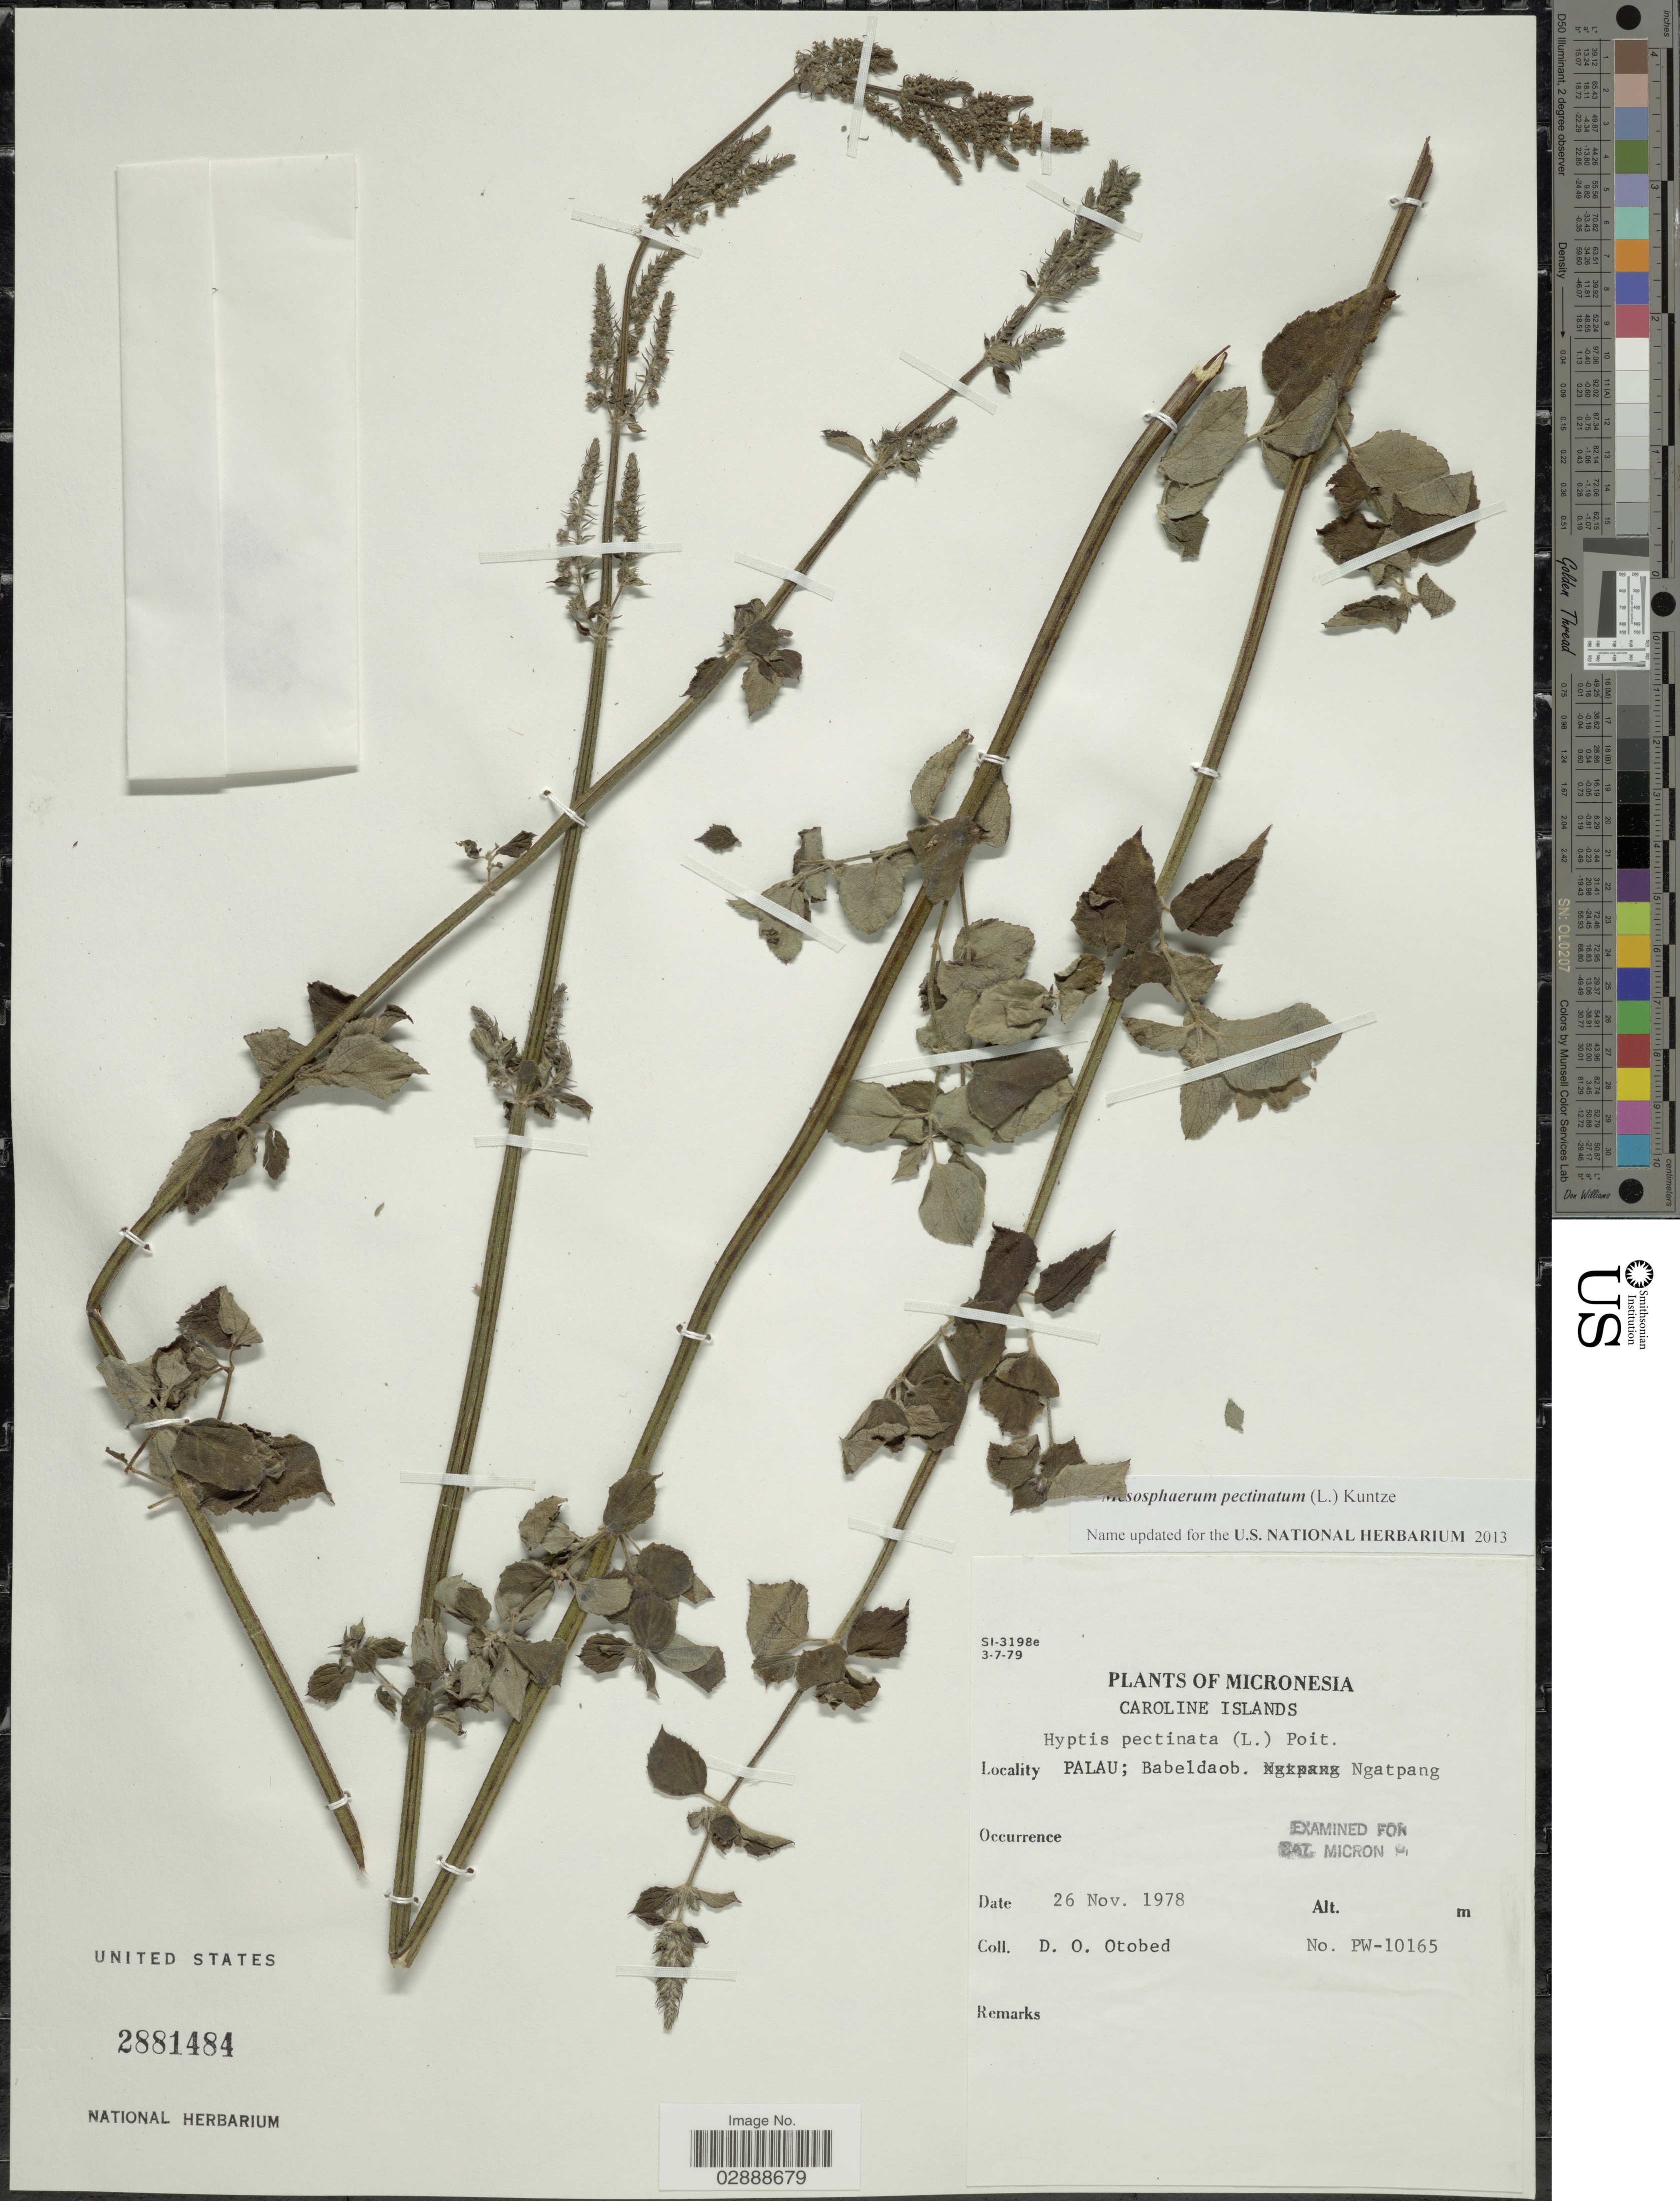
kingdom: Plantae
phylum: Tracheophyta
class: Magnoliopsida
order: Lamiales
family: Lamiaceae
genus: Mesosphaerum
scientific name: Mesosphaerum pectinatum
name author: (L.) Kuntze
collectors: D. O. Otobed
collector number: PW-10165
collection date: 1978-11-26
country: Palau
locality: Micronesia, Caroline Islands, Palau; Babeldaob. Ngatpang.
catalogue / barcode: US 2881484